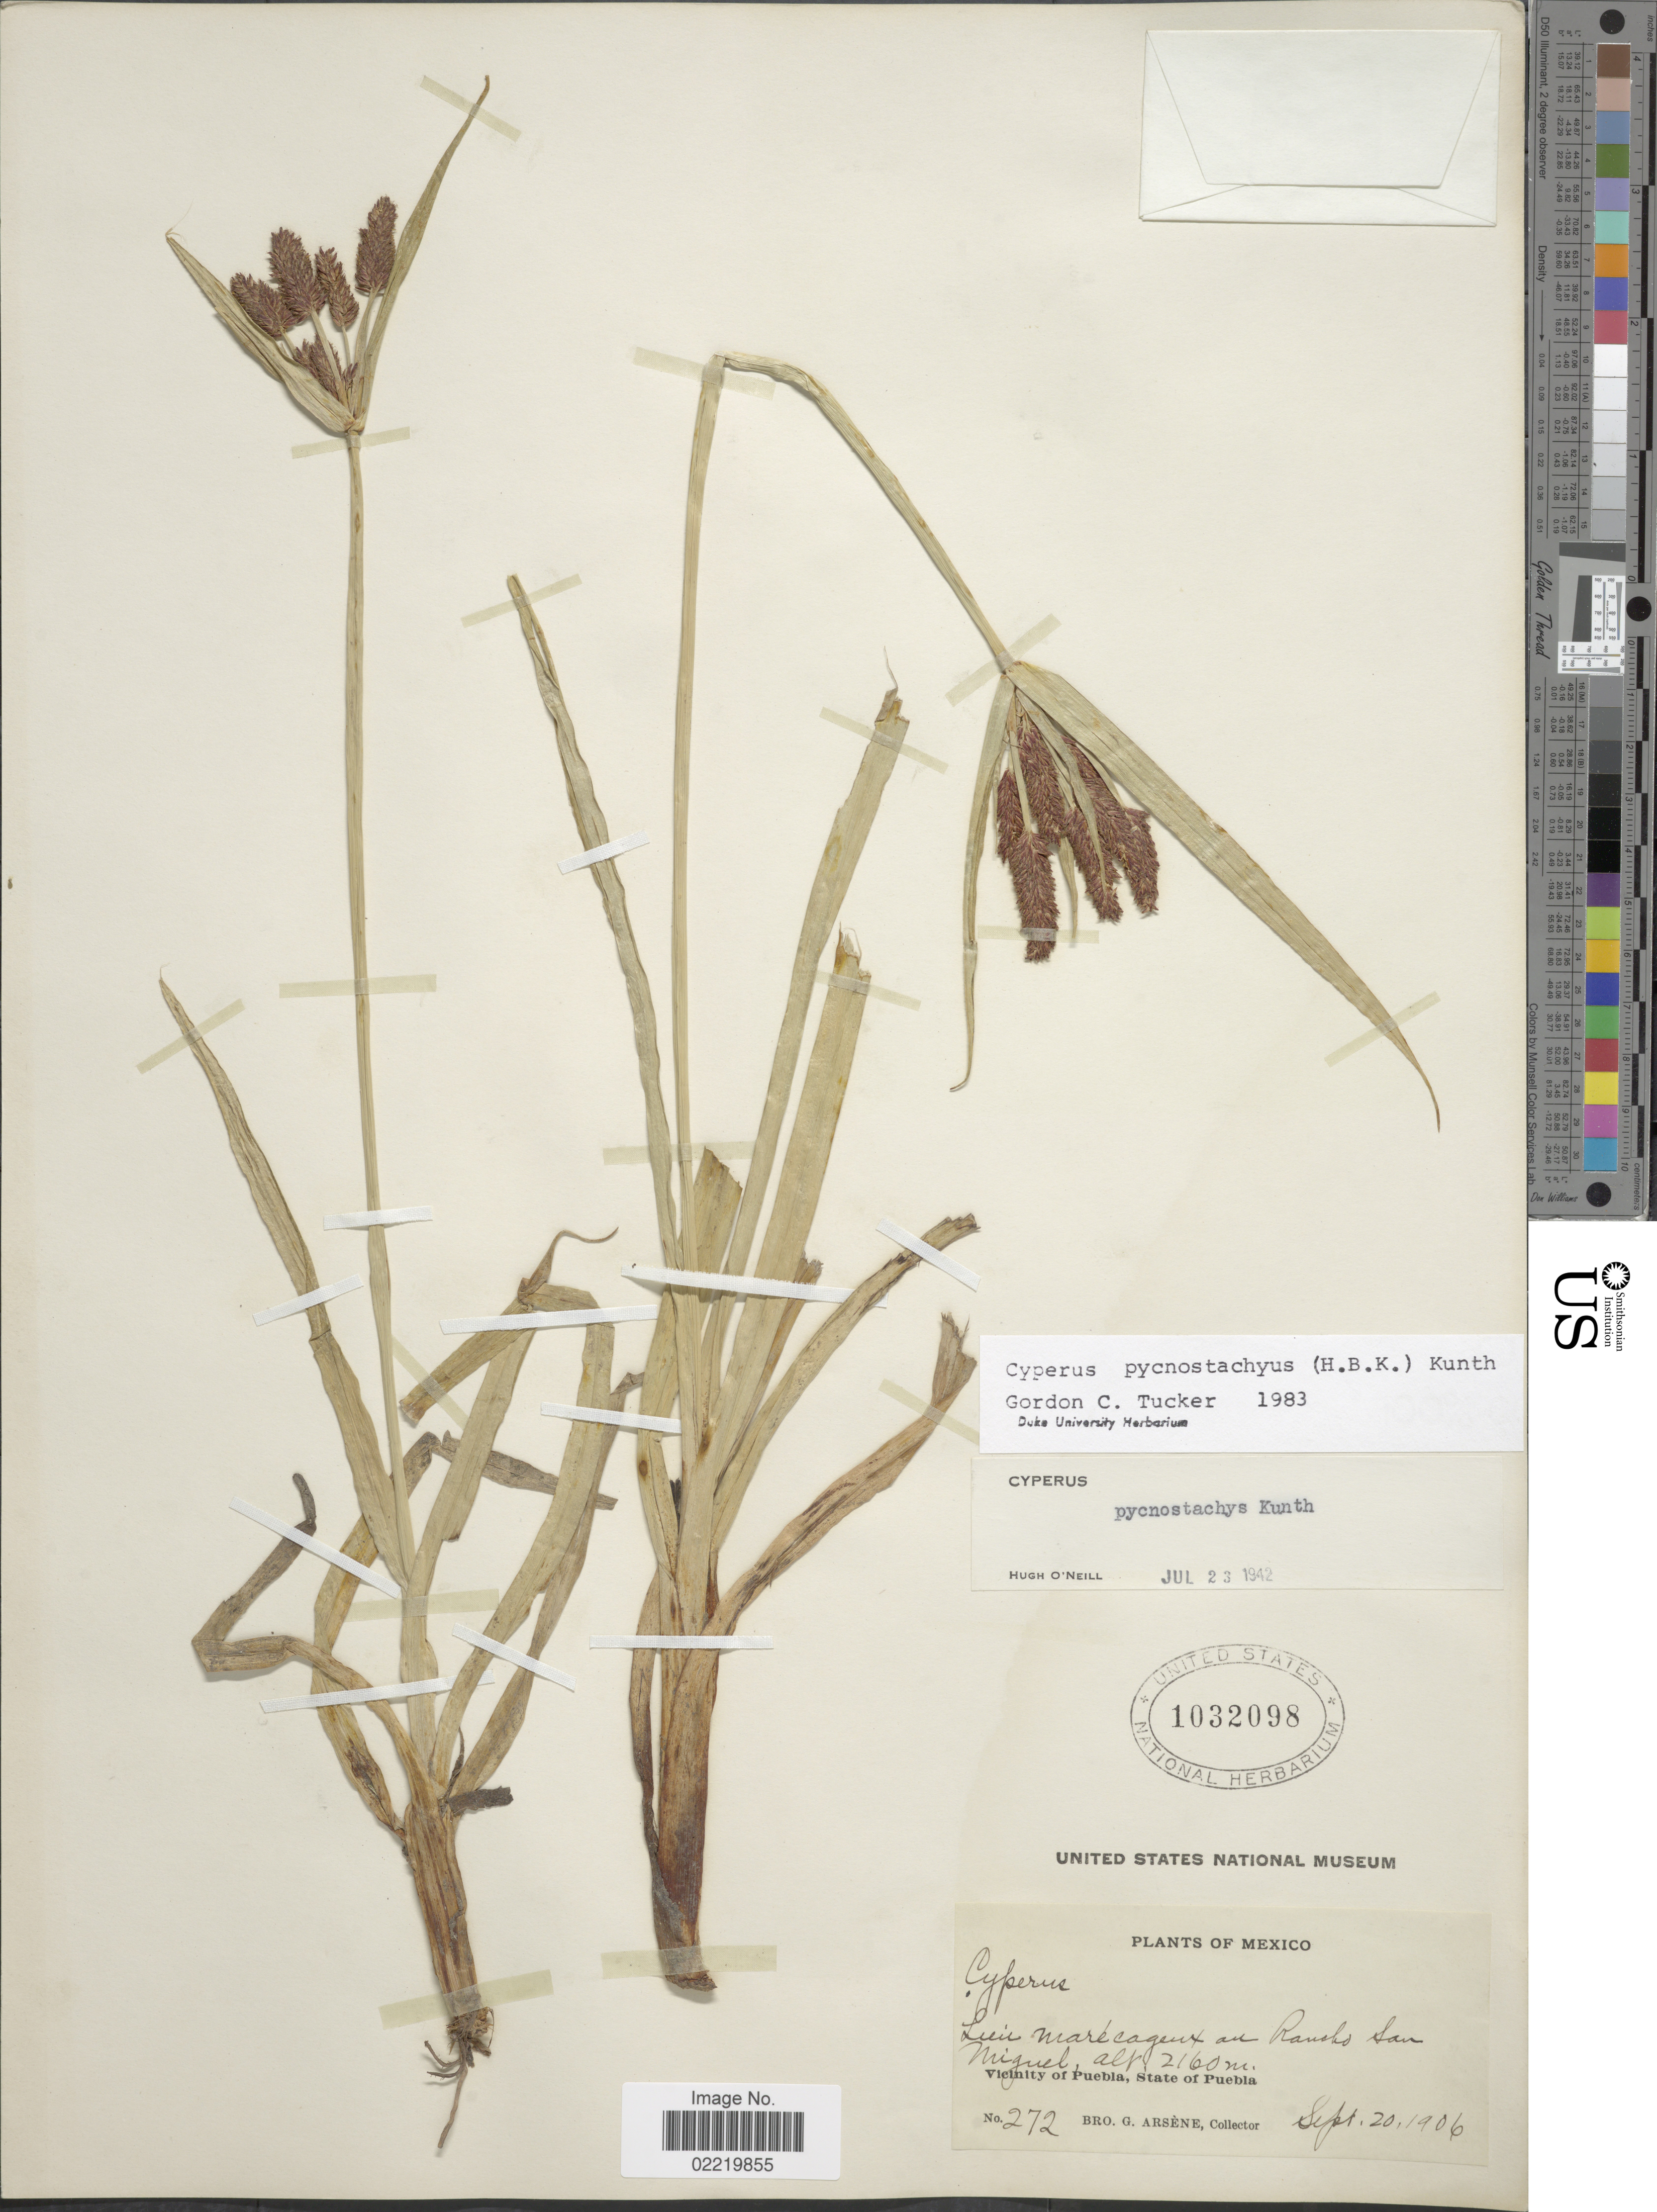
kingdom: Plantae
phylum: Tracheophyta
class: Liliopsida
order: Poales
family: Cyperaceae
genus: Cyperus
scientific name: Cyperus pycnostachyus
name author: (Kunth) Kunth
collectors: Bro. G. Arsène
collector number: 272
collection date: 1906-09-20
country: Mexico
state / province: Puebla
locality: Luis Marecageux au Rancho San Miguel, vicinity of Puebla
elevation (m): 2160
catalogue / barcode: US 1032098